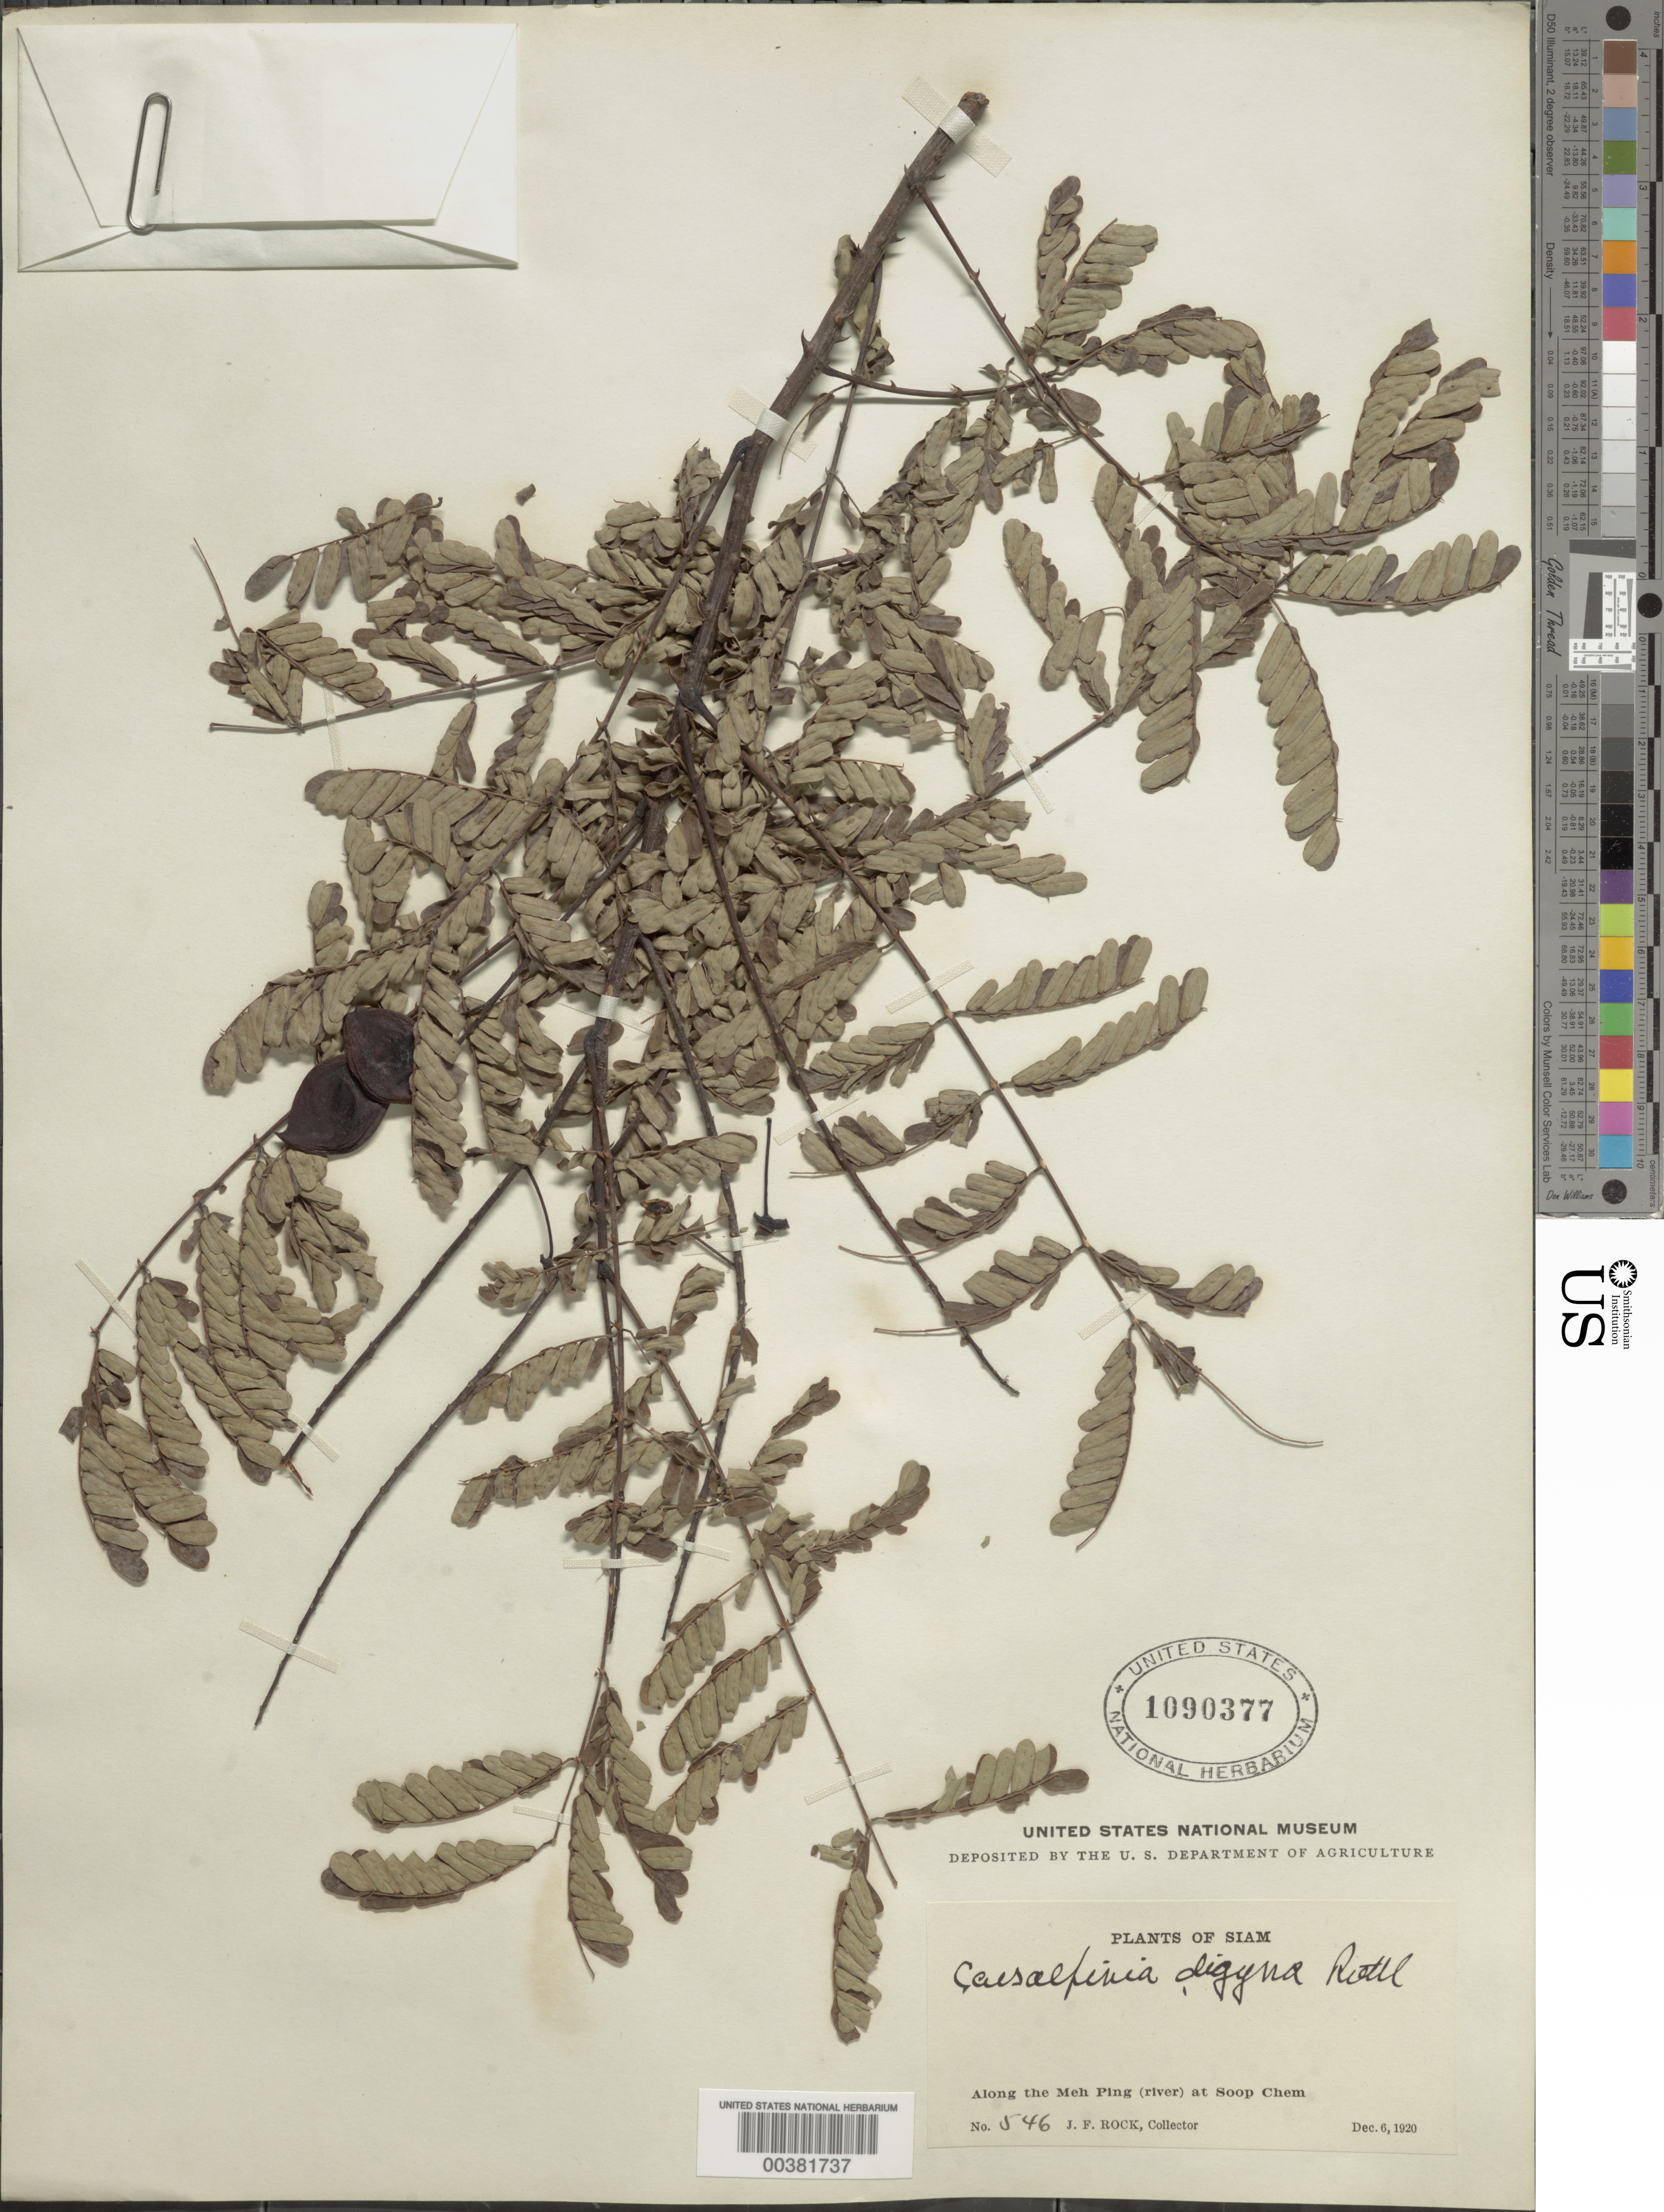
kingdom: Plantae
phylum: Tracheophyta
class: Magnoliopsida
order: Fabales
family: Fabaceae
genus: Moullava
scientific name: Moullava digyna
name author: (Röttler) Gagnon & G.P. Lewis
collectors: J. F. Rock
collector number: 546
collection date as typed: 06 Dec 1920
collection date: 1920-12-06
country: Thailand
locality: Along the meh ping river at soop chem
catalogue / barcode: US 1090377